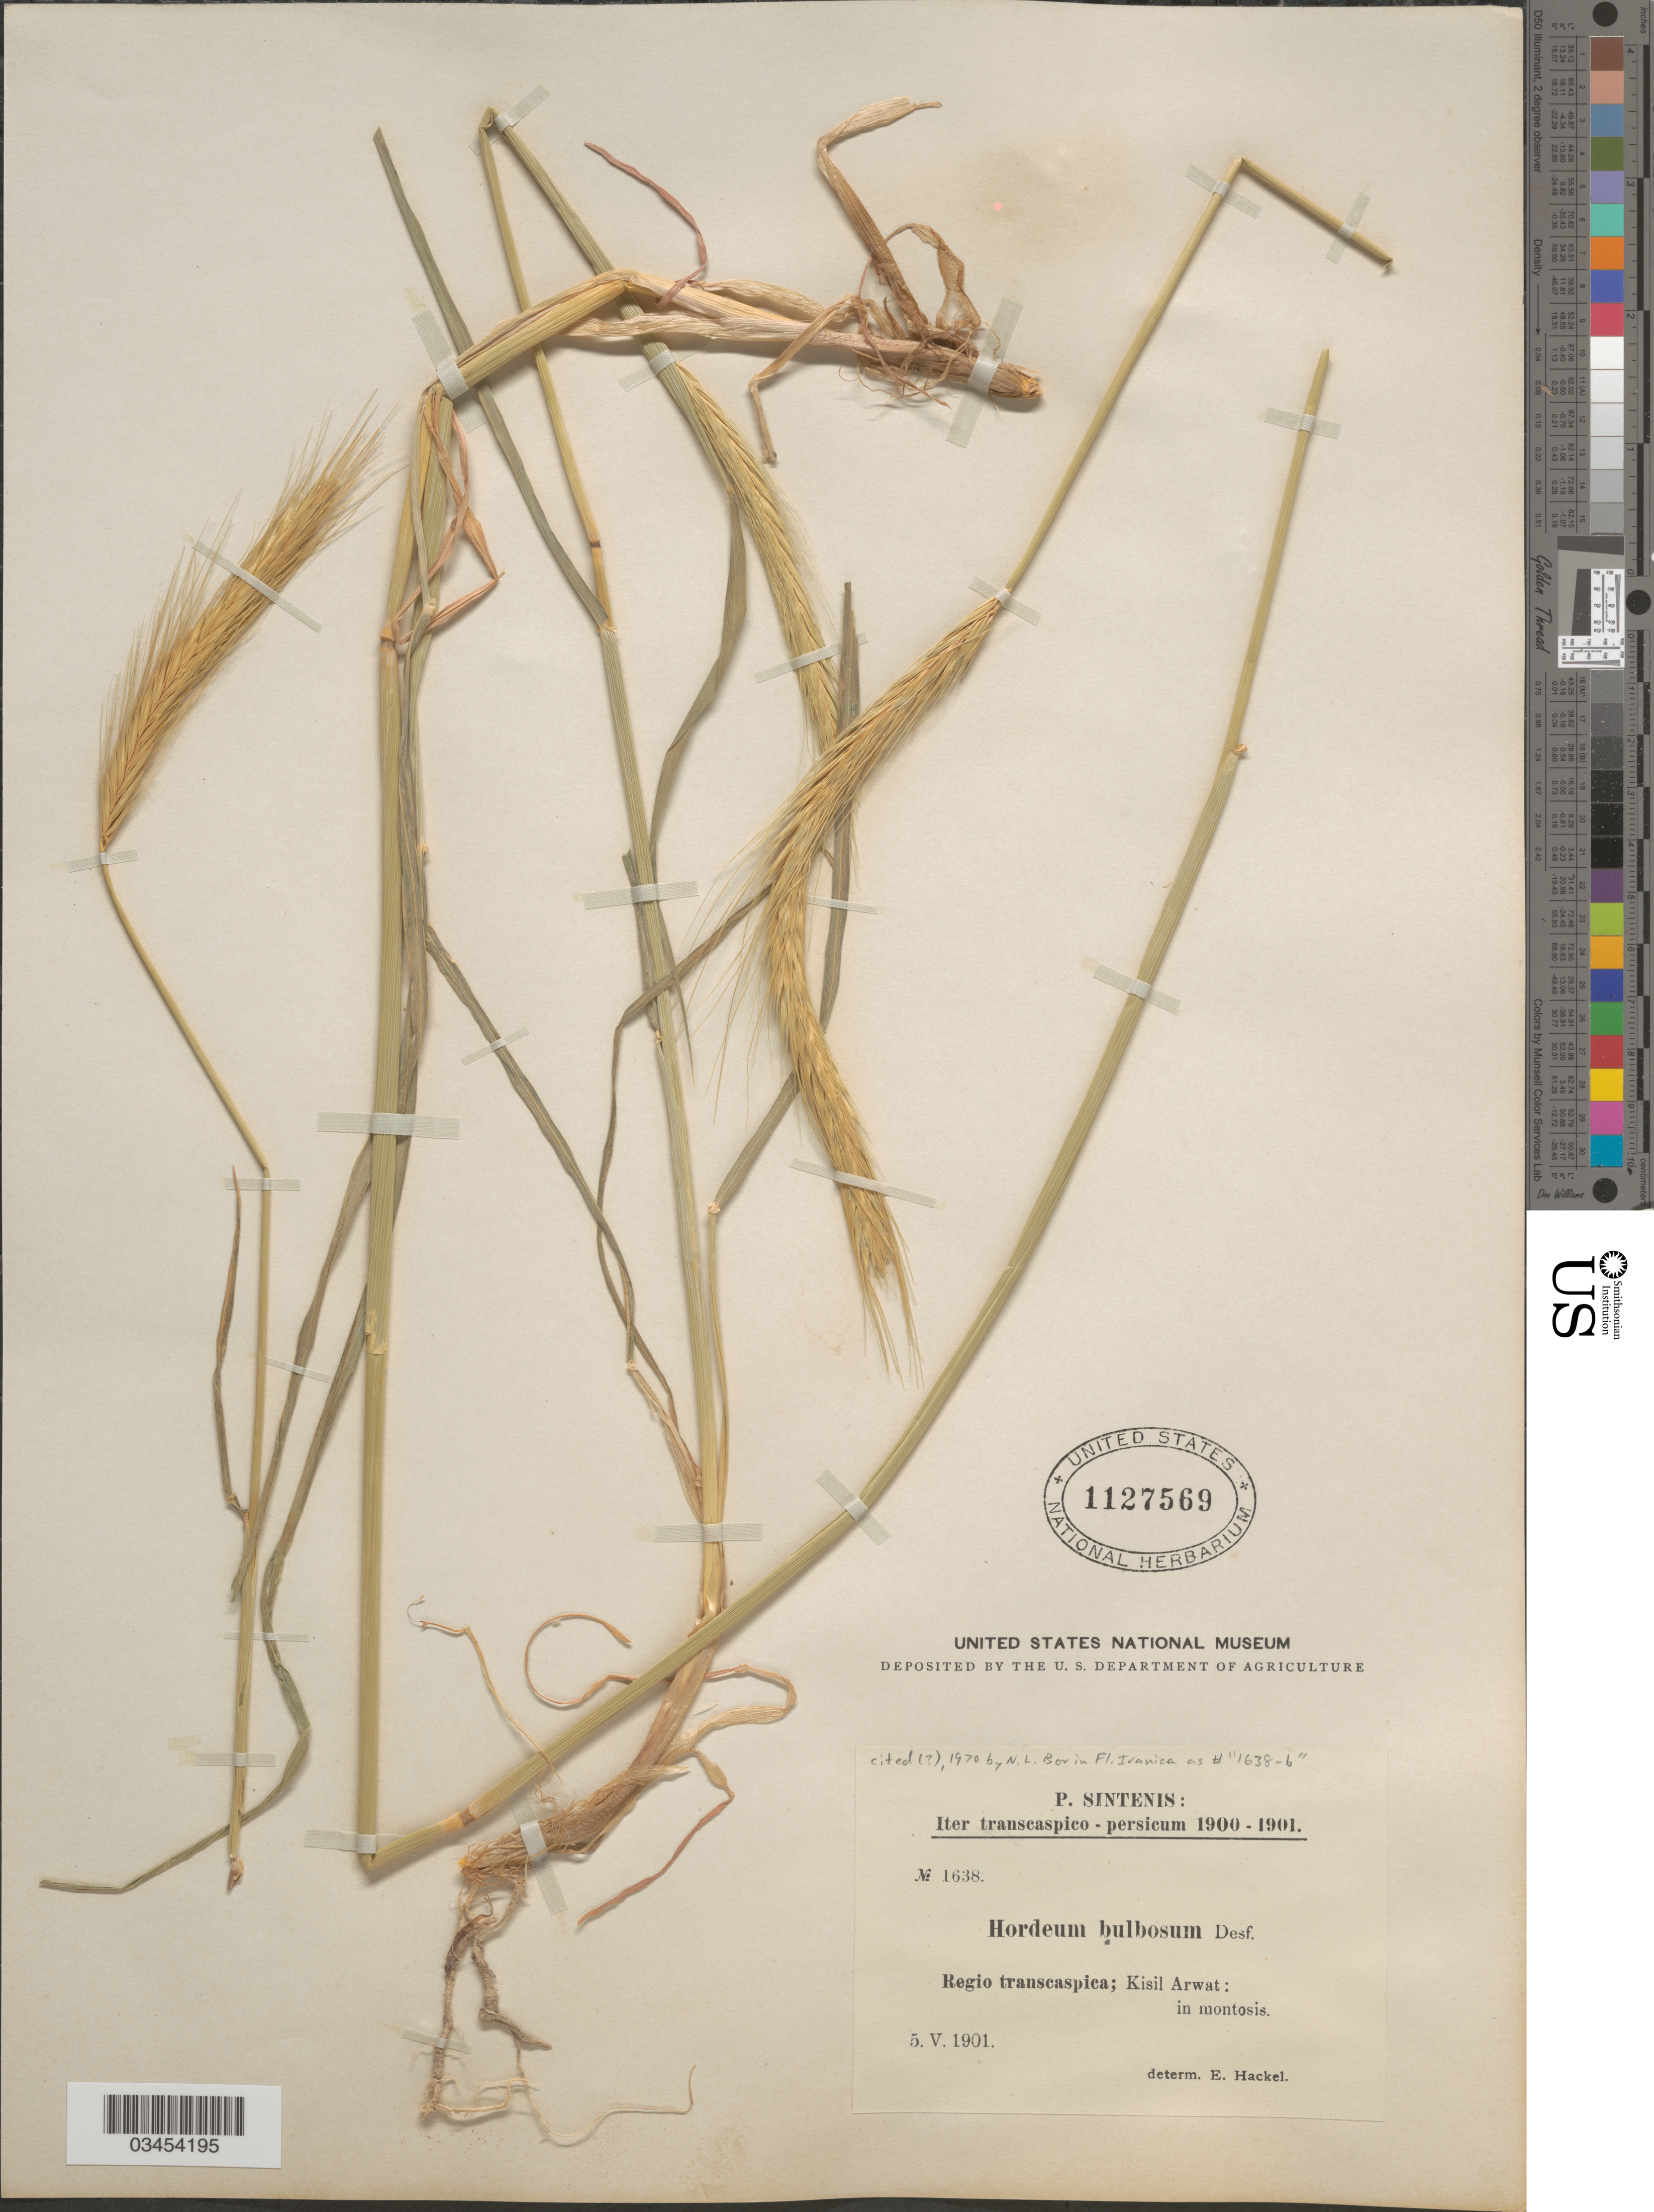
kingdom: Plantae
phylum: Tracheophyta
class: Liliopsida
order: Poales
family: Poaceae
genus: Hordeum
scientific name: Hordeum bulbosum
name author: L.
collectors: P. Sintenis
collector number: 1638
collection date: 1901-05-05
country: Turkmenistan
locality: Iter transcaspico - persicum 1900 - 1901. Regio transcaspica; Kisil Arwat: in montosis.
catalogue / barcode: US 1127569